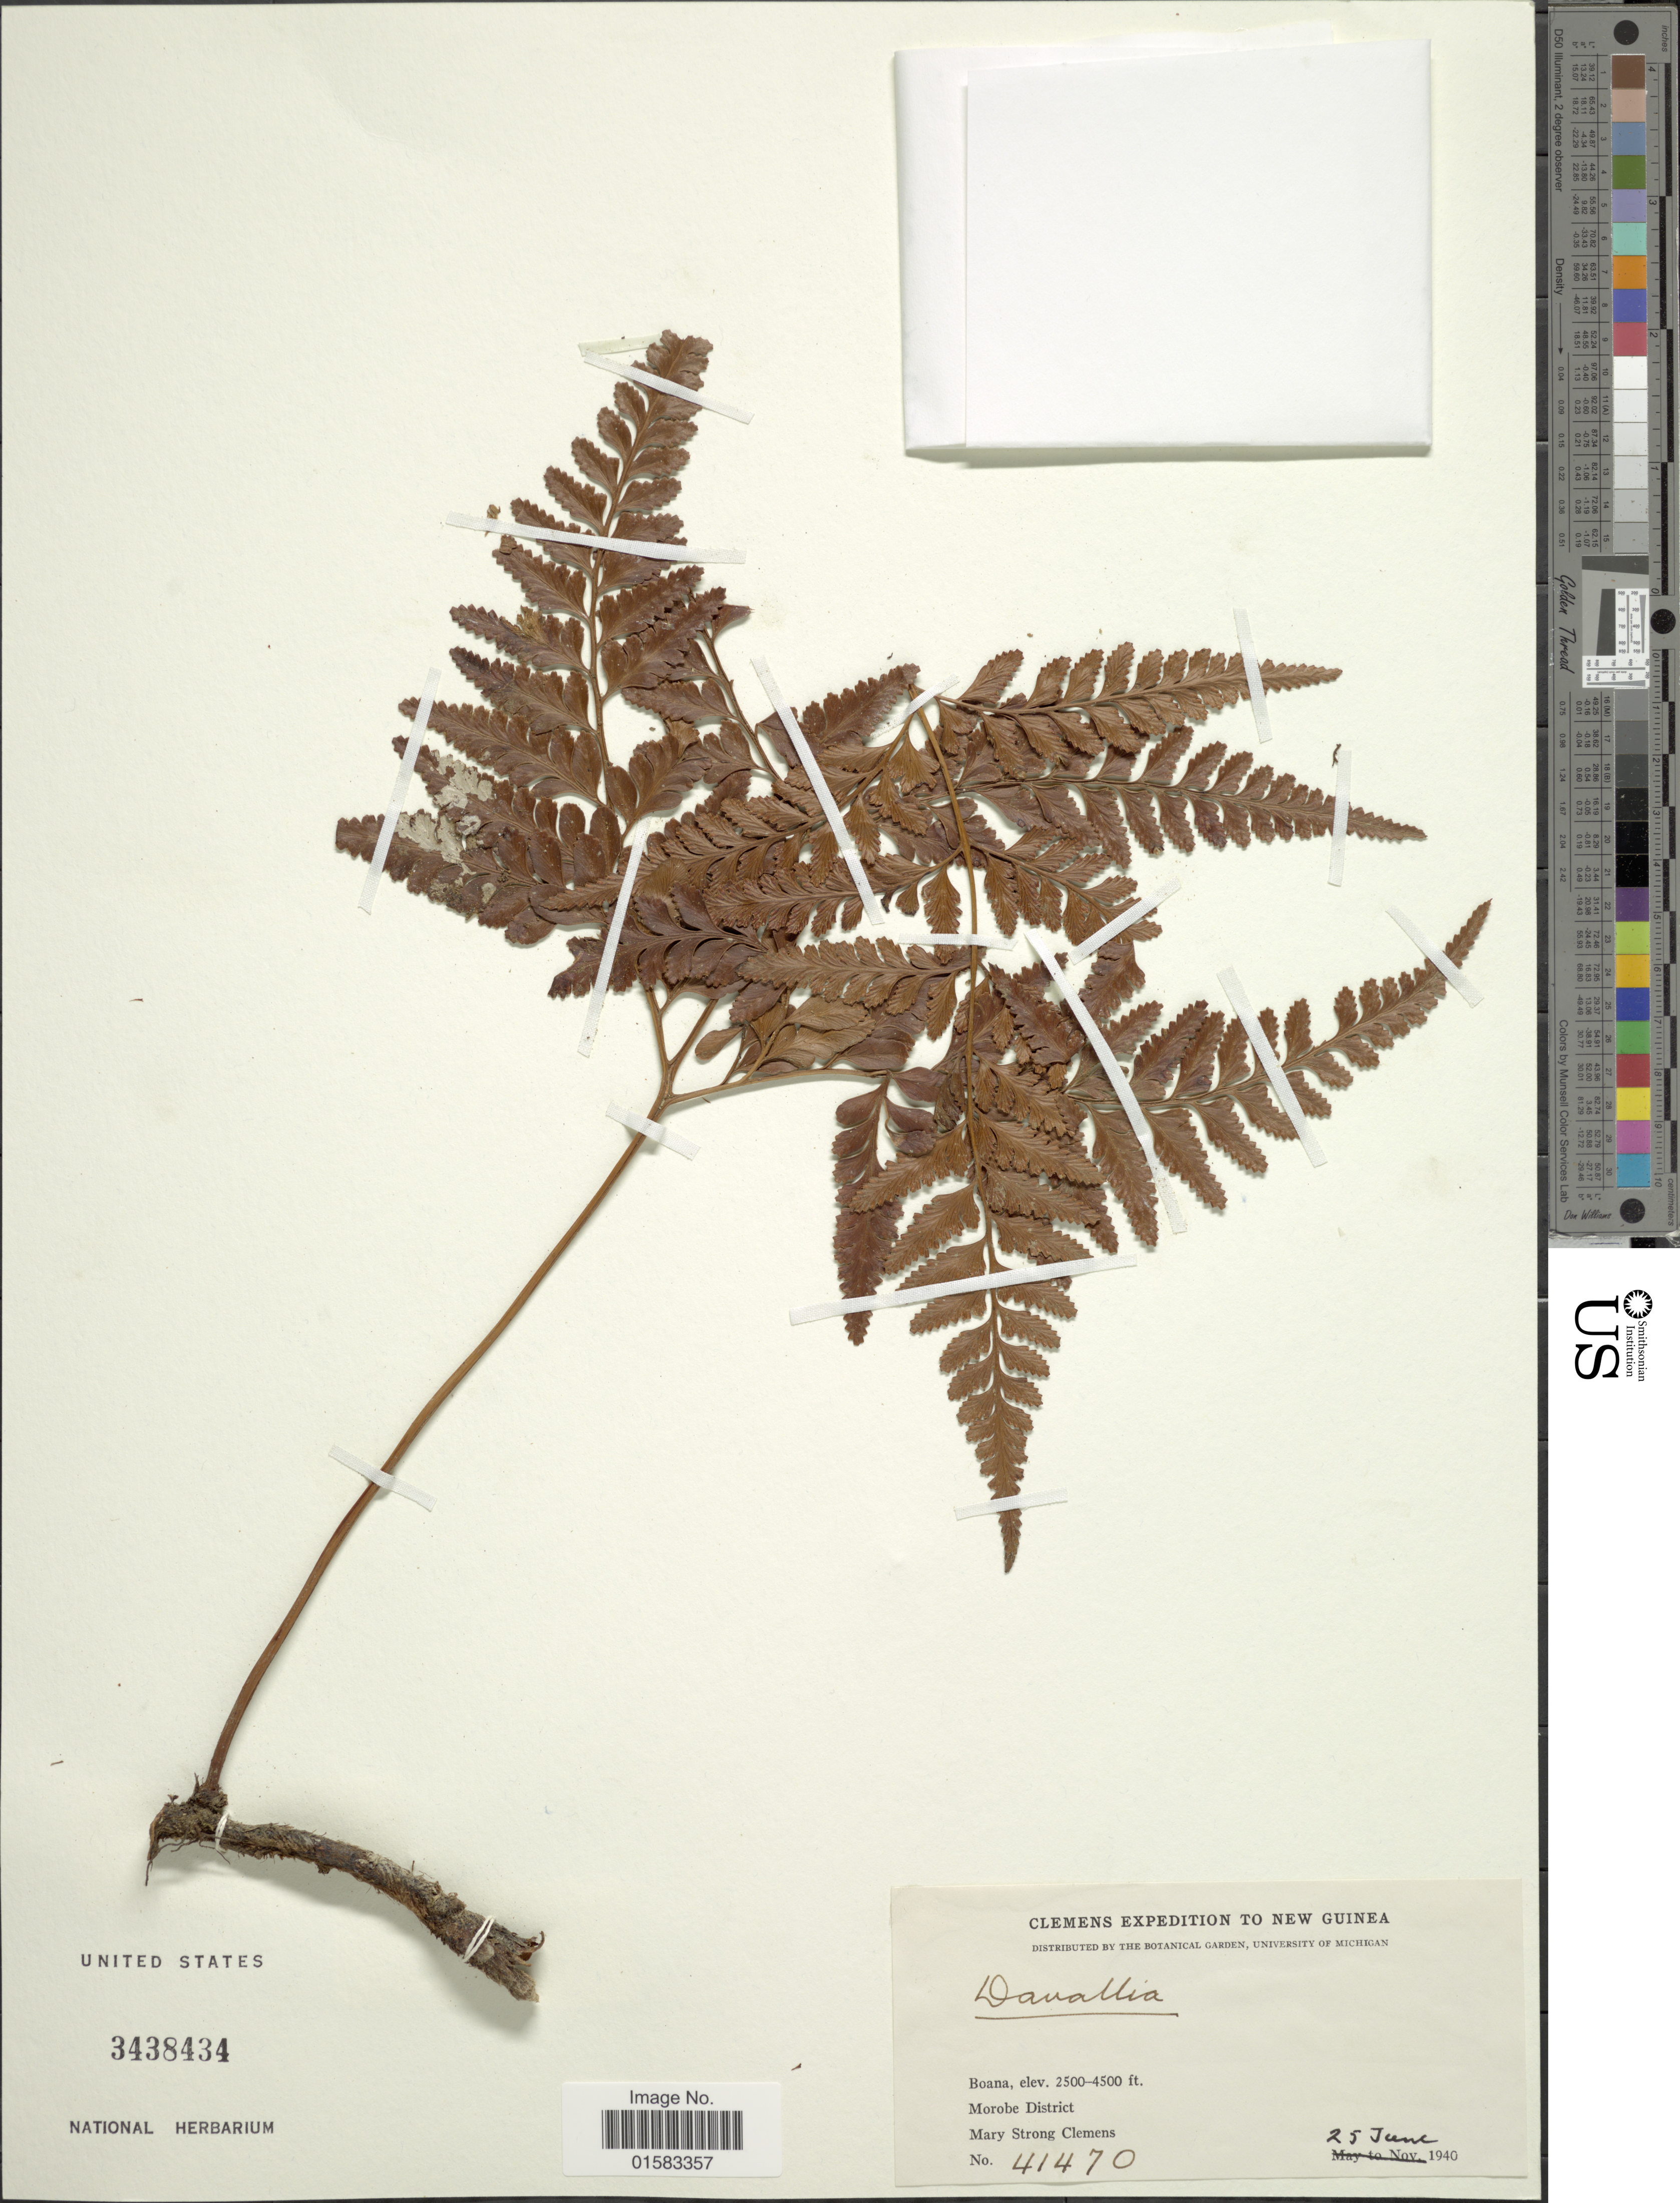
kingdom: Plantae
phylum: Tracheophyta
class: Polypodiopsida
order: Polypodiales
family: Davalliaceae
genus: Davallia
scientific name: Davallia solida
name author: (G. Forst.) Sw.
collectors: M. S. Clemens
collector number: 41470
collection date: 1940-06-25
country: Papua New Guinea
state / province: Morobe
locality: Boana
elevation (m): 762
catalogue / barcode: US 3438434